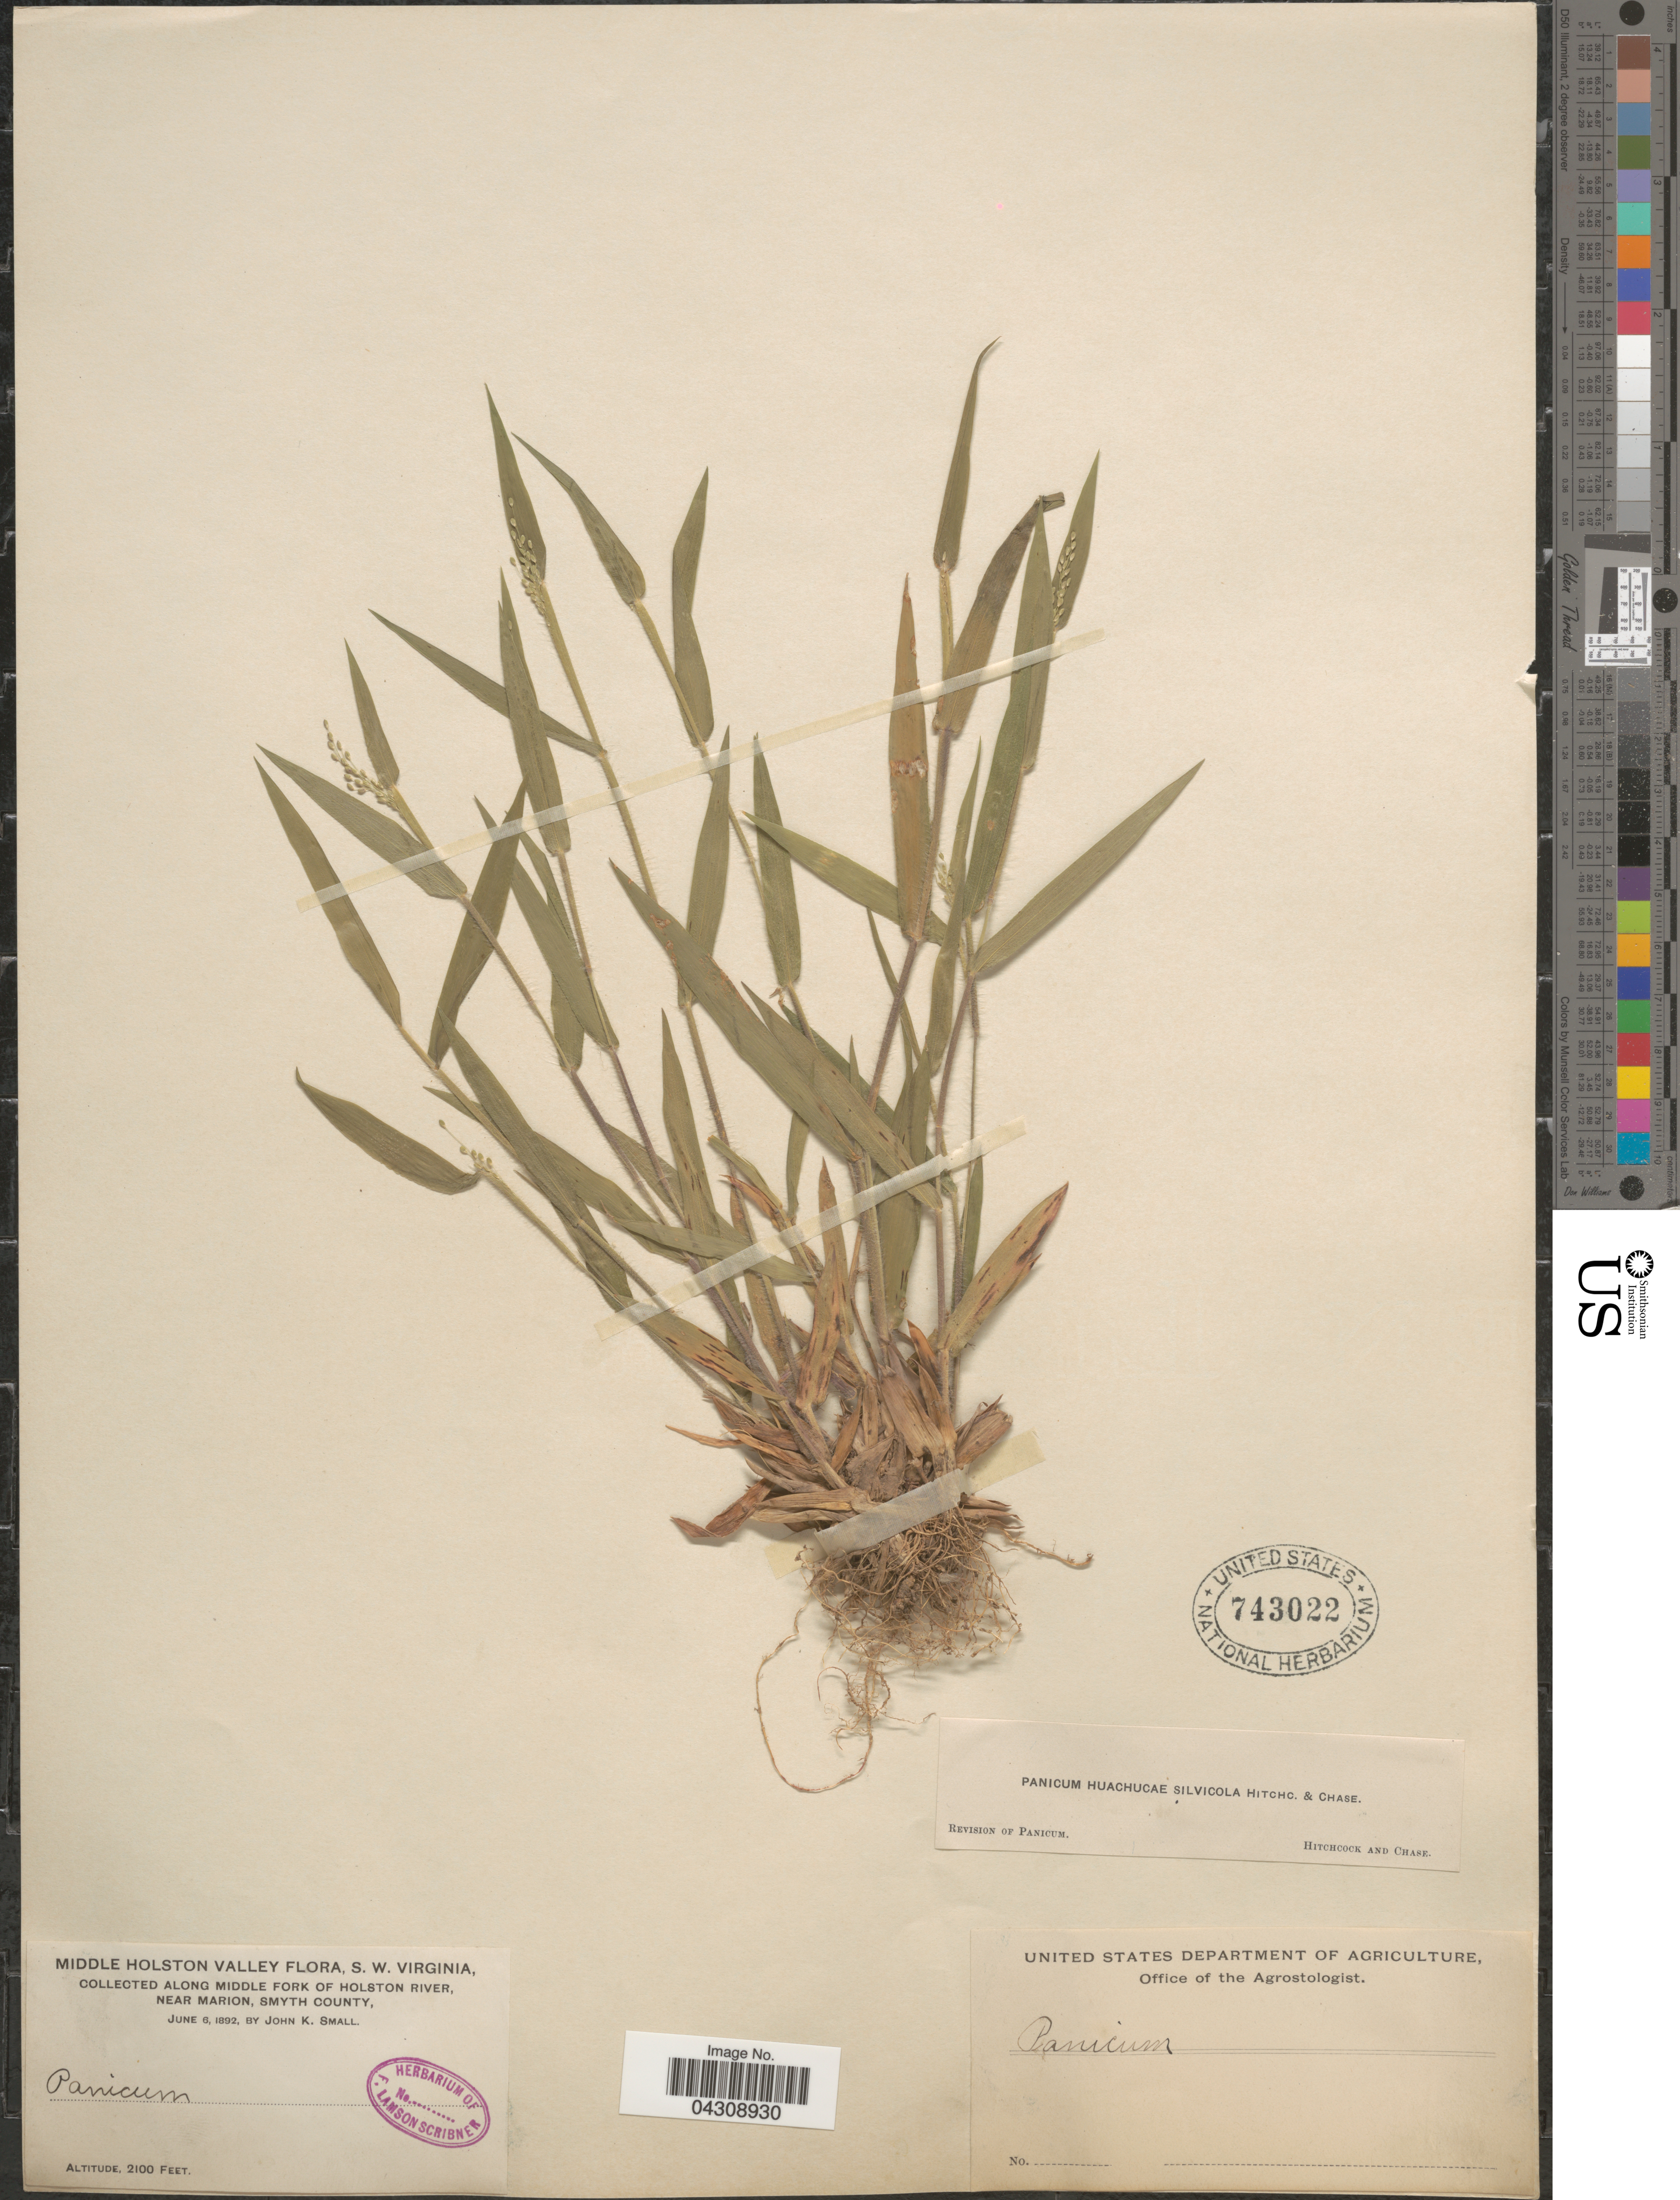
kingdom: Plantae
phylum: Tracheophyta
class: Liliopsida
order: Poales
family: Poaceae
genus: Dichanthelium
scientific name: Dichanthelium acuminatum var. acuminatum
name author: (Sw.) Gould & C.A. Clark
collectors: J. K. Small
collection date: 1892-06-06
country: United States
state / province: Virginia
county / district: Smyth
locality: Middle Holston Valley, S. W. Virginia. Along Middle Fork of Holston River, near Marion, Smyth County.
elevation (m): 640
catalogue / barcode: US 743022